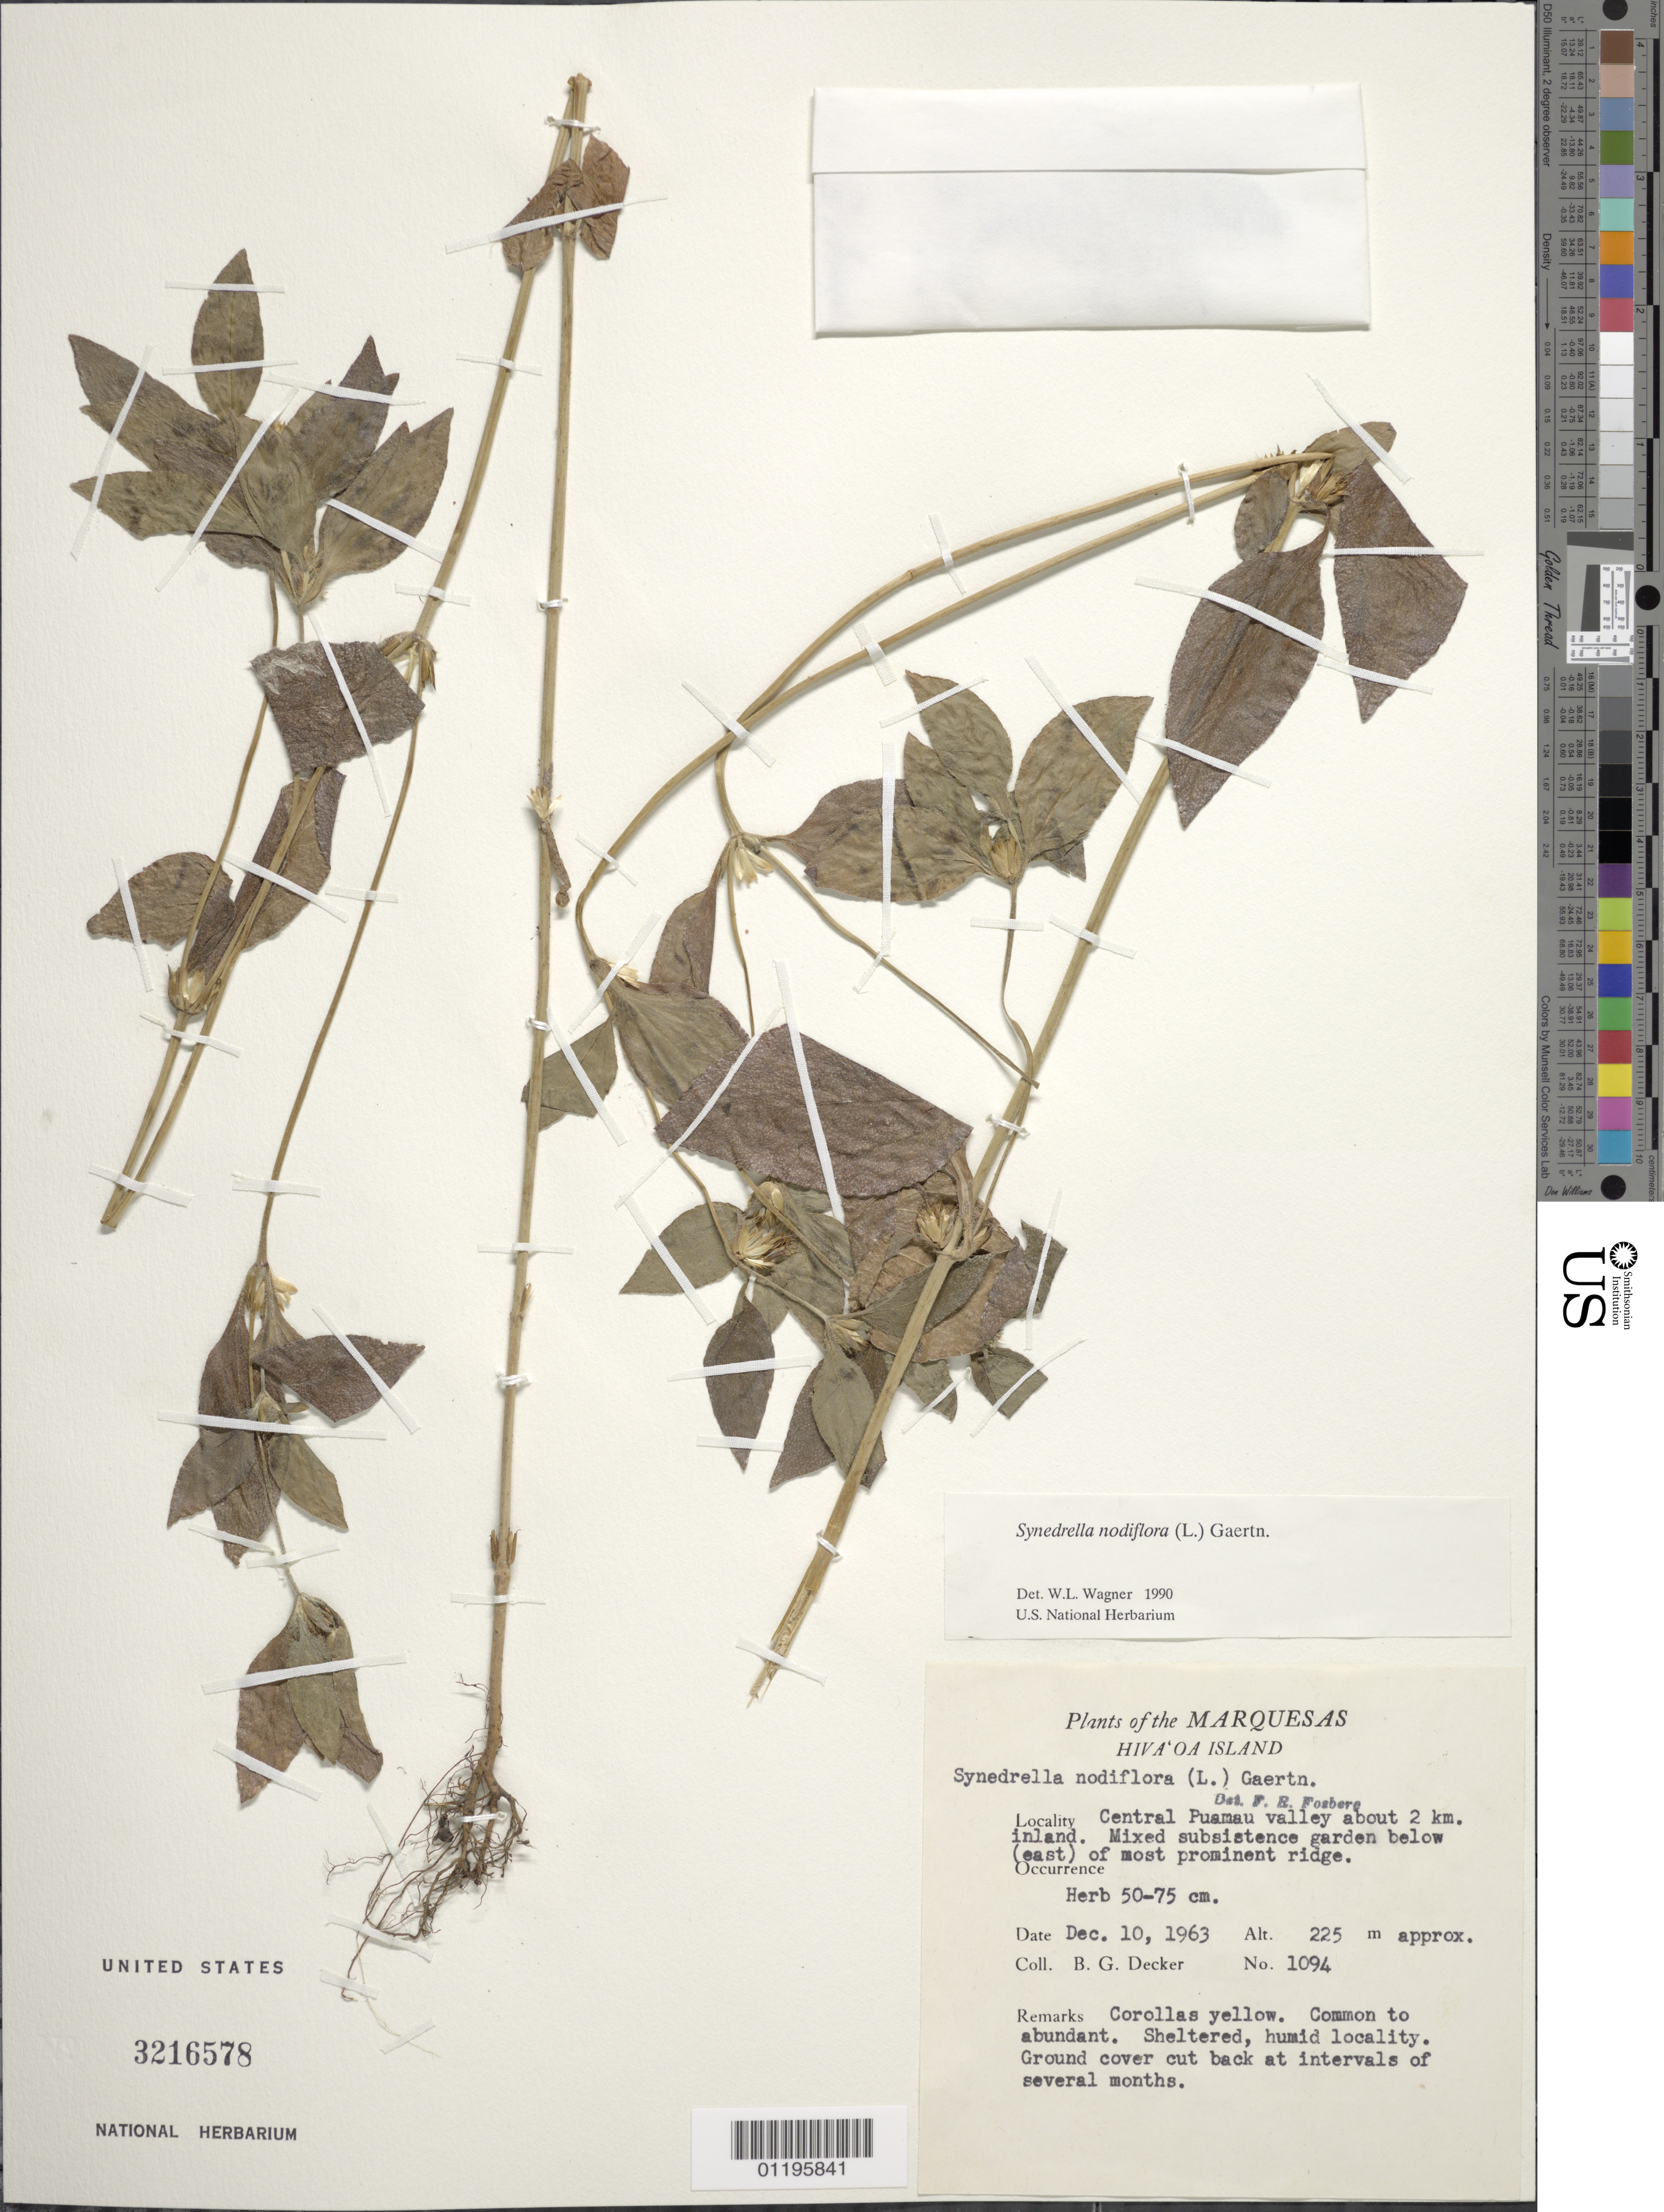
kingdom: Plantae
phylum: Tracheophyta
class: Magnoliopsida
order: Asterales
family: Asteraceae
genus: Synedrella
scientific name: Synedrella nodiflora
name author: (L.) Gaertn.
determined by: Wagner, W. L., (BOT), Smithsonian Institution - National Museum of Natural History (UNITED STATES)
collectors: B. G. Decker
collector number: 1094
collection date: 1963-12-10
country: French Polynesia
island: Hiva Oa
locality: central Puamau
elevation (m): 225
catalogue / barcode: US 3216578